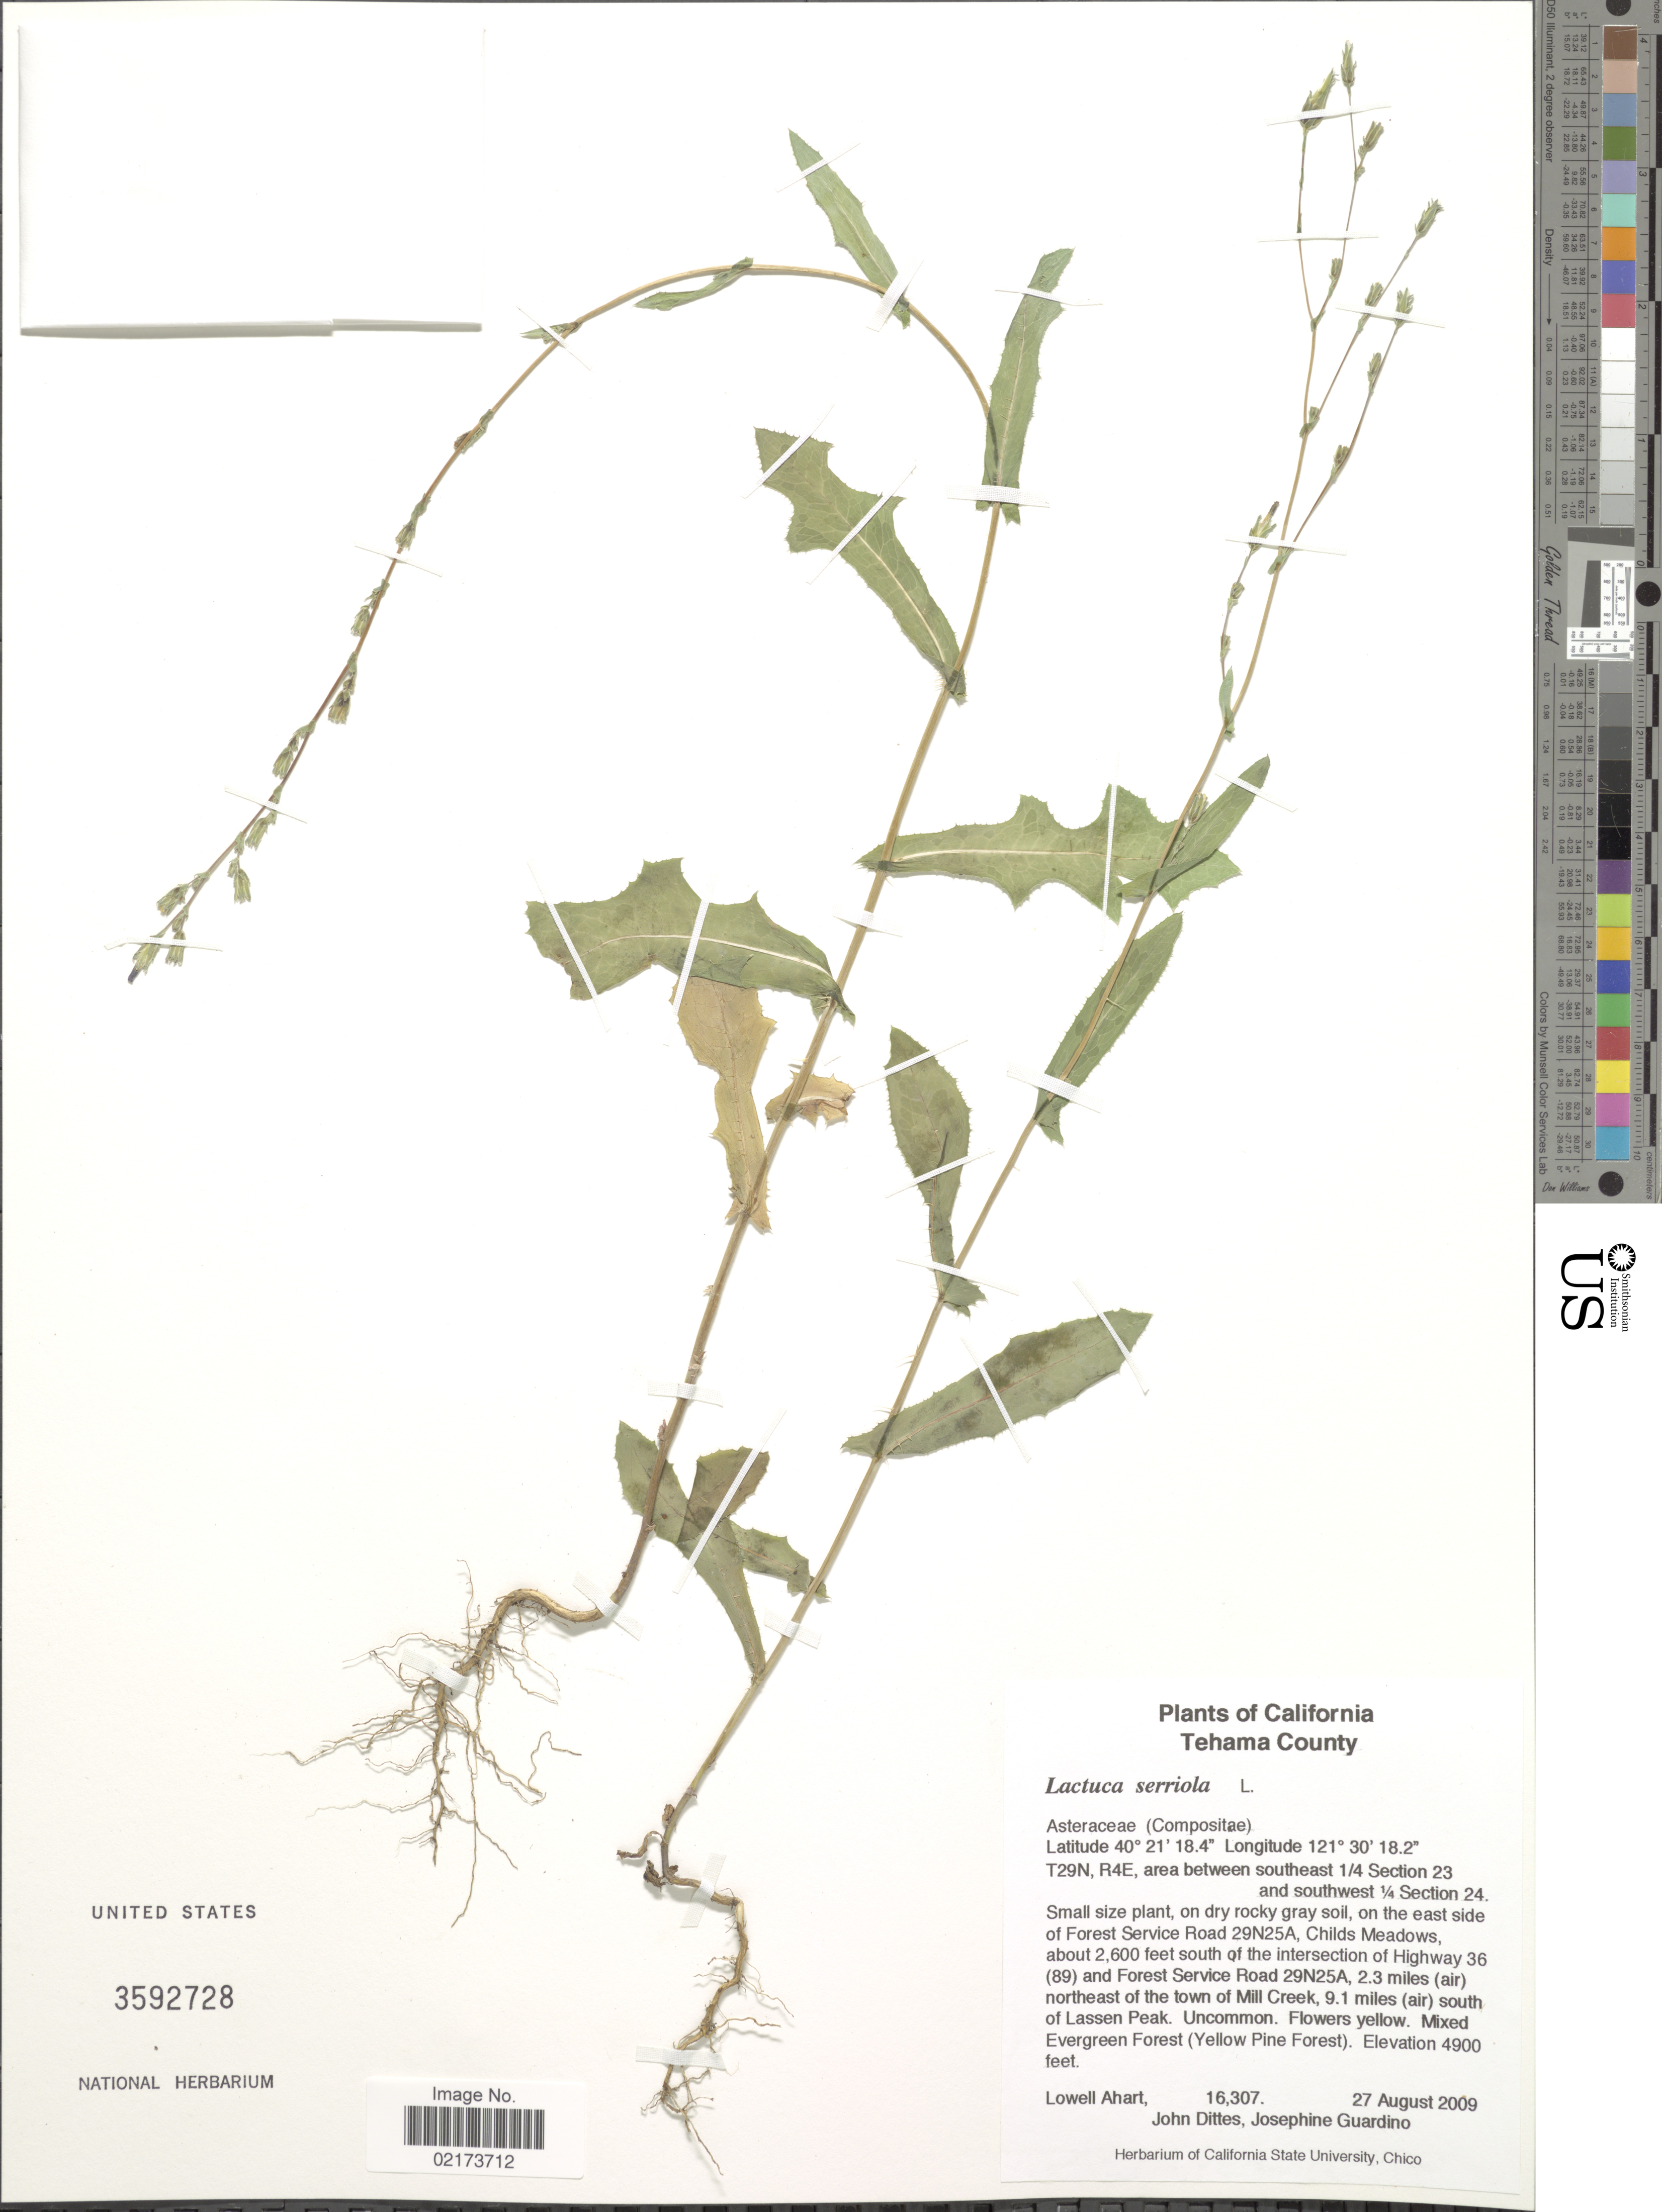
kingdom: Plantae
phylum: Tracheophyta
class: Magnoliopsida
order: Asterales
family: Asteraceae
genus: Lactuca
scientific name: Lactuca serriola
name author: L.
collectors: L. Ahart, J. Dittes & J. Guardino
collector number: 16307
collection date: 2009-08-27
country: United States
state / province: California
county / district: Tehama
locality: Tehama County, T29N, R4E, area between southeast 1/4 Section 23 and southwest 1/4 Section 24, on the east side of Forest Service Road 29N25A, Childs Meadows, about 2600 feet south of the intersection of Highway 36 (89) and Forest Service Road 29N25A, 2.3 miles (air) northeast of the town of Mill Creek, 9.1 miles (air) south of Lassen Peak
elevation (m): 1494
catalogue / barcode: US 3592728